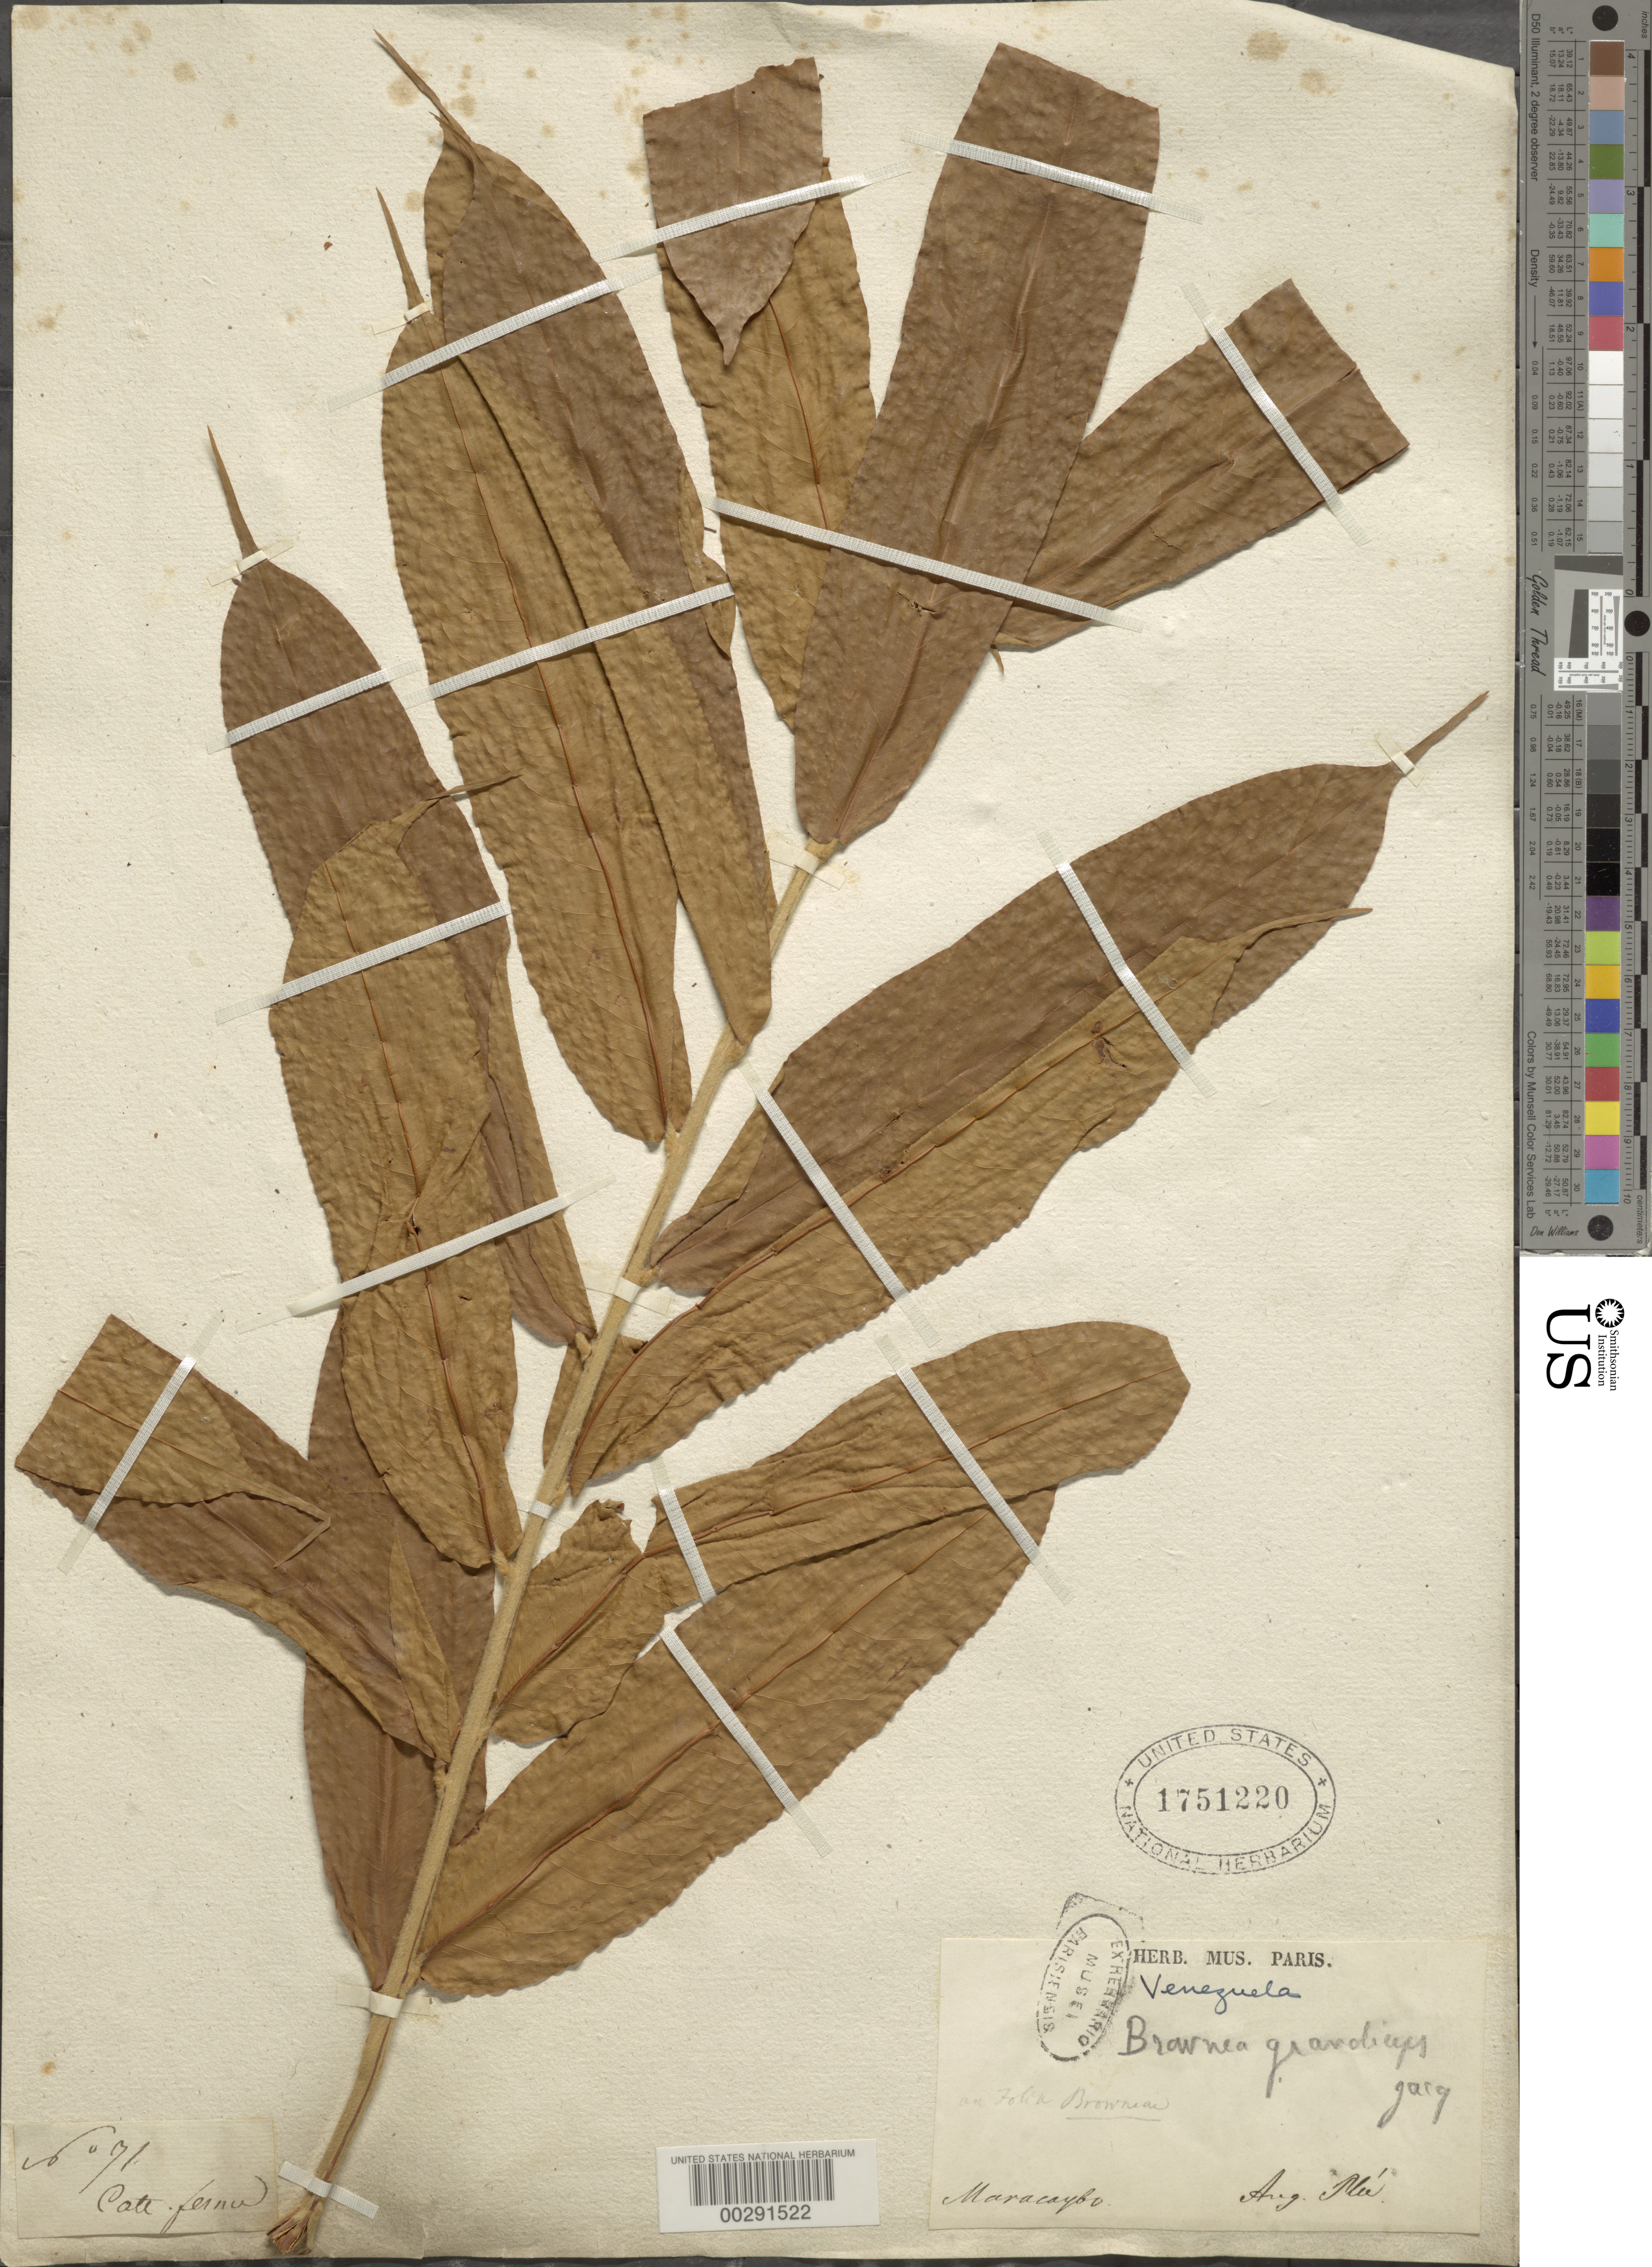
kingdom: Plantae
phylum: Tracheophyta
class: Magnoliopsida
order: Fabales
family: Fabaceae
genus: Brownea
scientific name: Brownea grandiceps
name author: Jacq.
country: Venezuela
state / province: Zulia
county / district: Maracaibo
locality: Maracaybo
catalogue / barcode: US 1751220